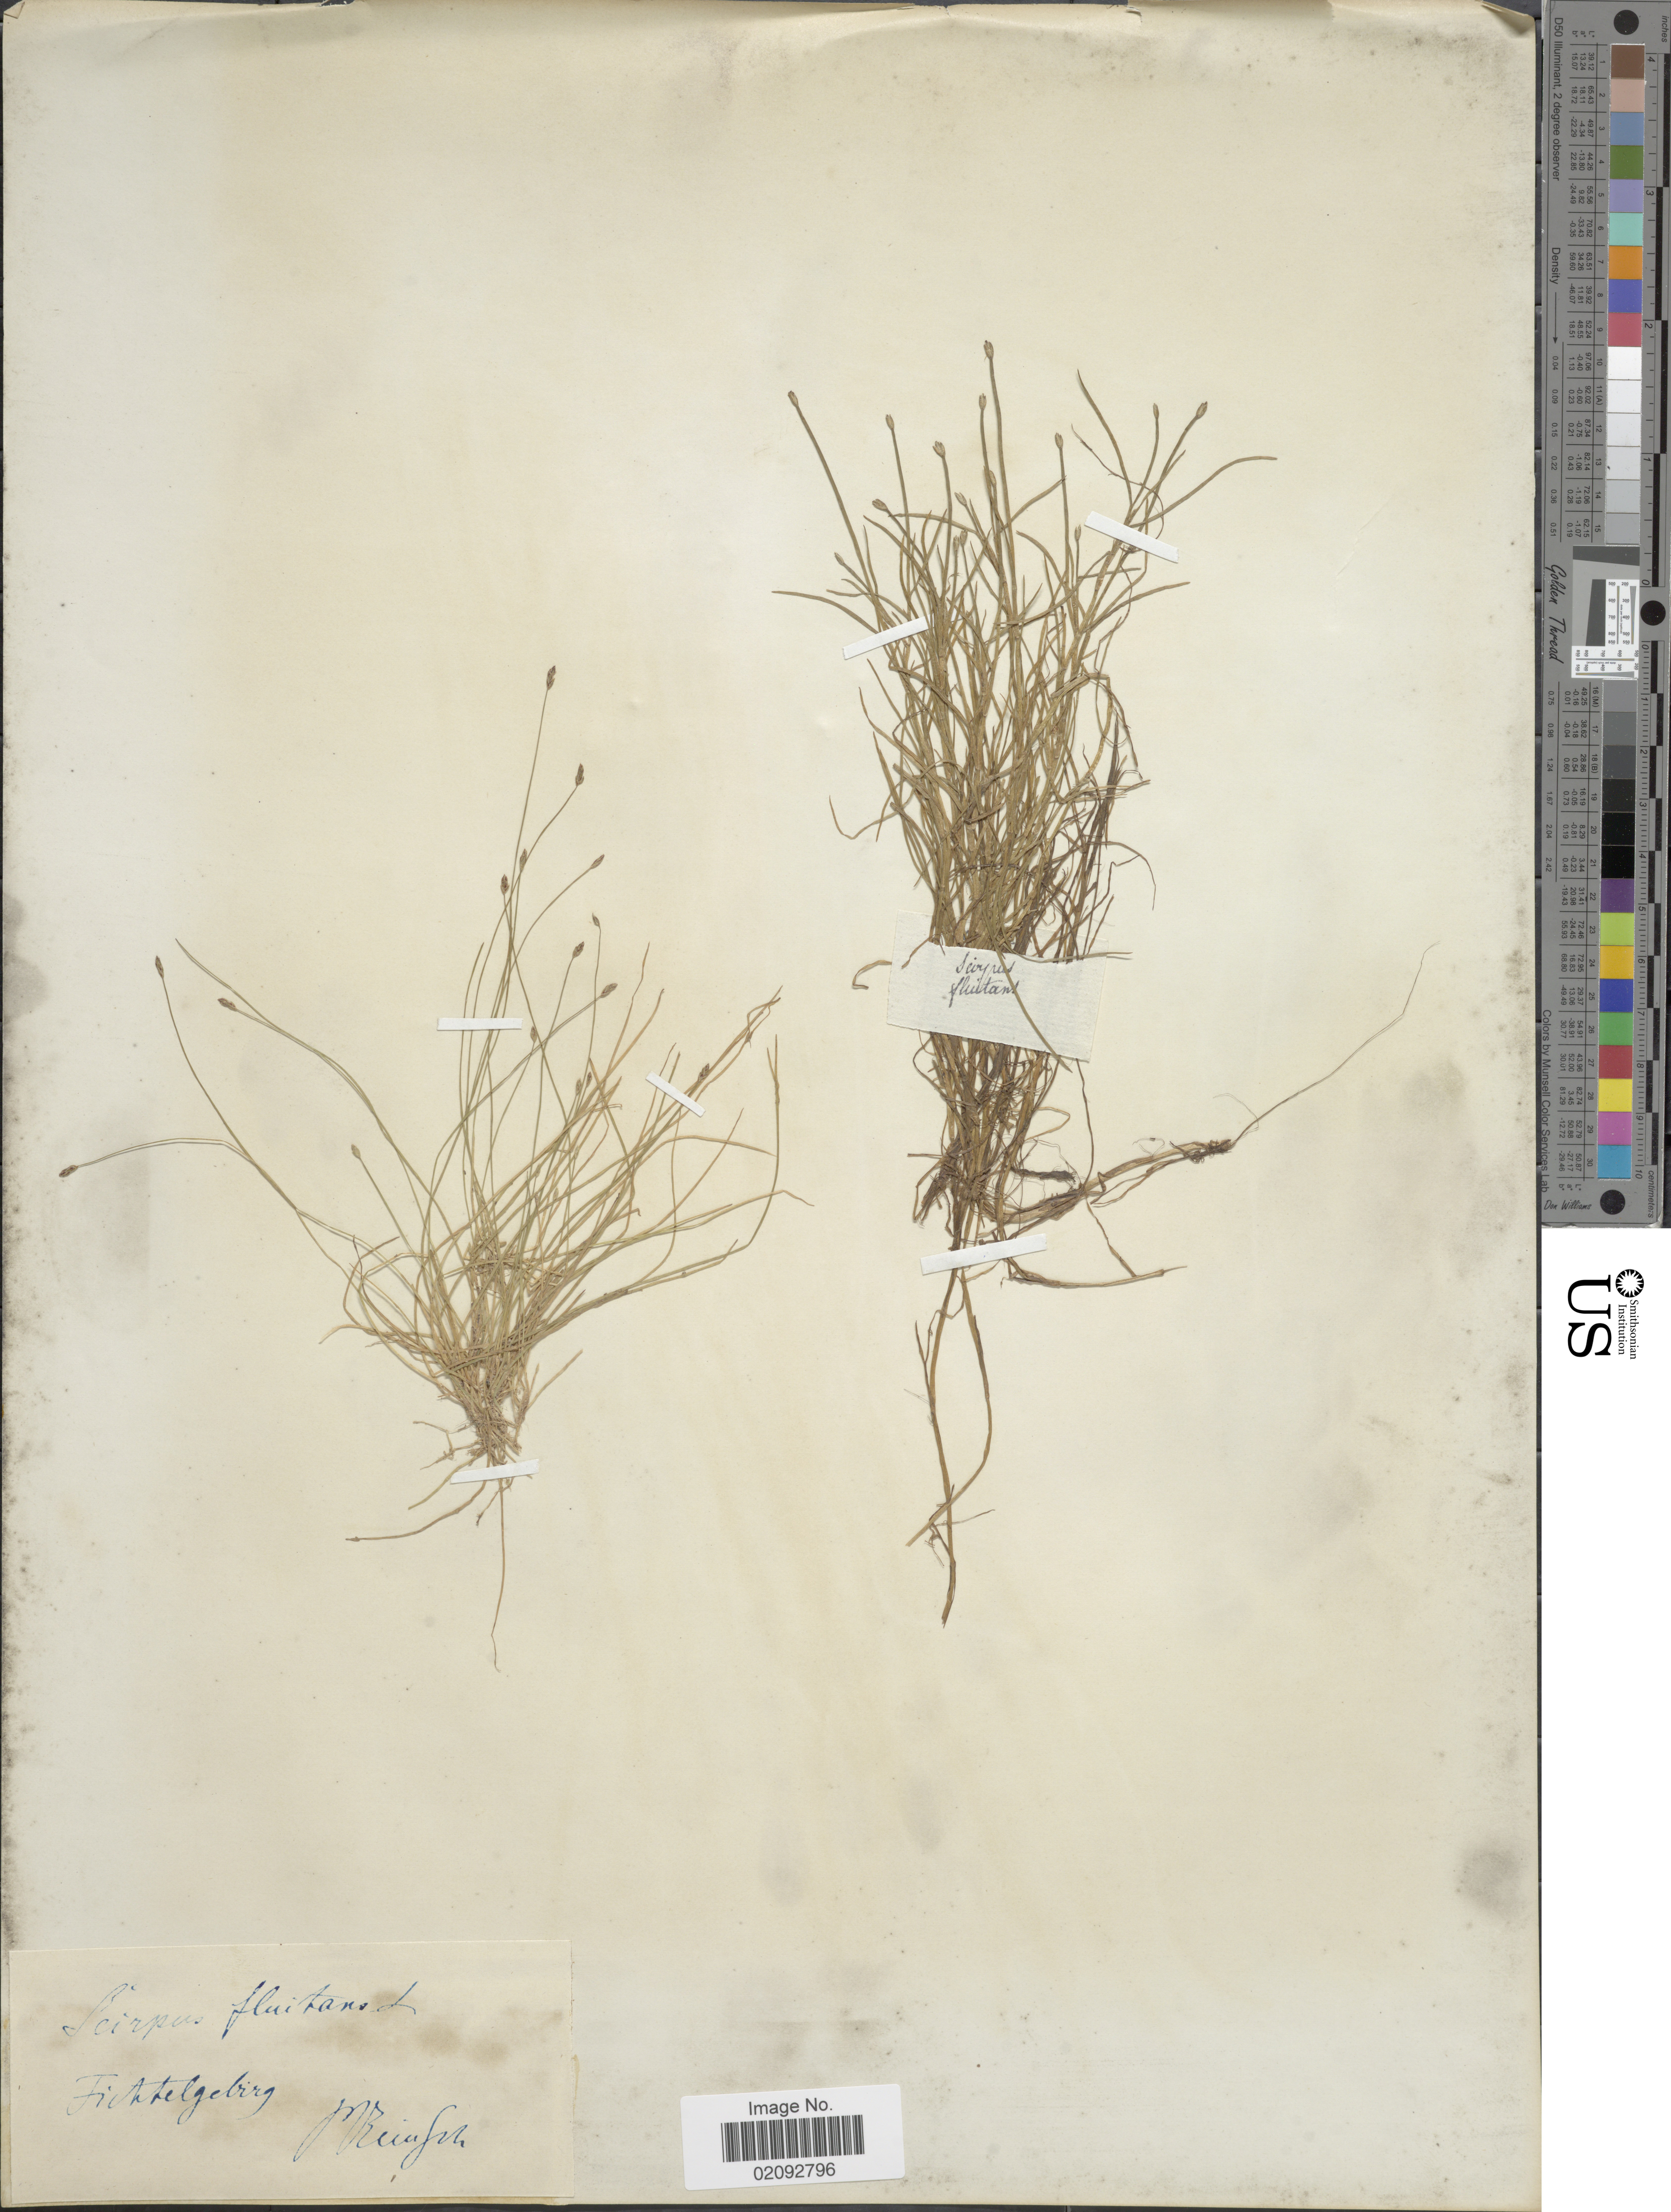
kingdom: Plantae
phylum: Tracheophyta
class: Liliopsida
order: Poales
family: Cyperaceae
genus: Isolepis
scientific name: Isolepis fluitans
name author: (L.) R. Br.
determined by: Strong, Mark T., (BOT), Smithsonian Institution - National Museum of Natural History (UNITED STATES)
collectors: P.F. Reinsch (herbarium)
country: Germany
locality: Fichtelgebirge